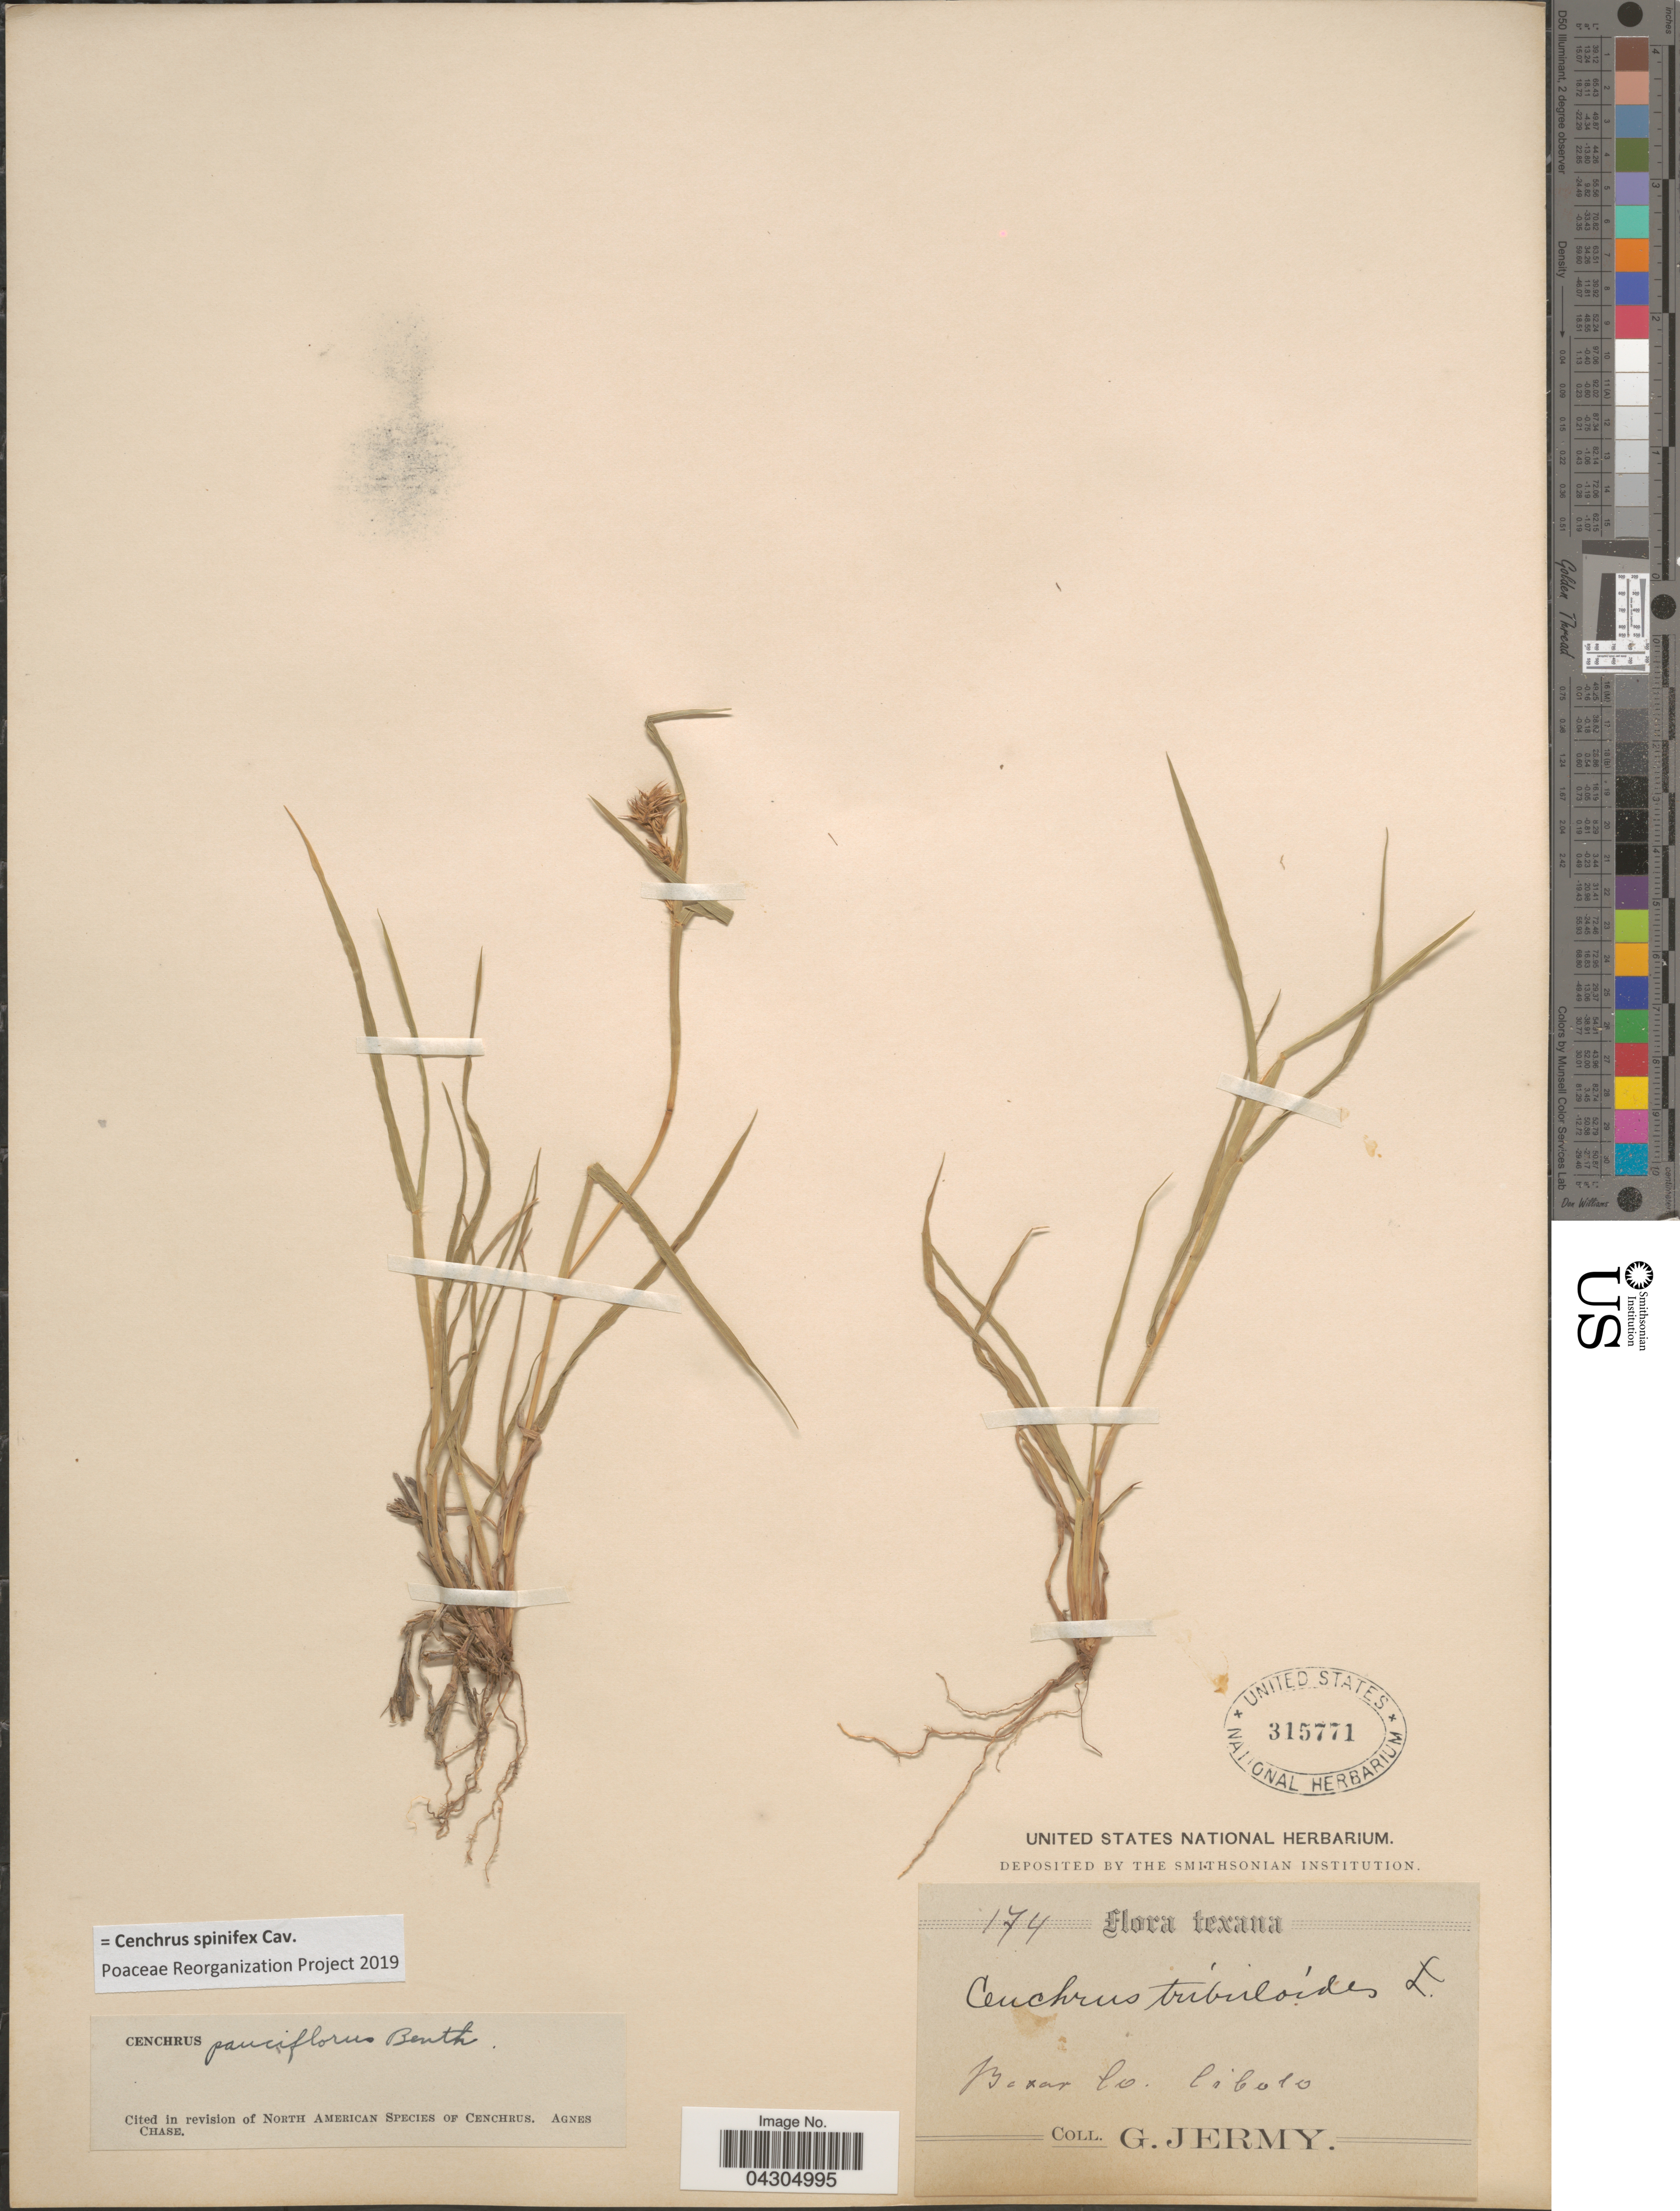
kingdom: Plantae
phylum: Tracheophyta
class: Liliopsida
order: Poales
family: Poaceae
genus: Cenchrus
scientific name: Cenchrus spinifex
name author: Cav.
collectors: G. Jermy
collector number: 174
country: United States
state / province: Texas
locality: Bexar Co. Cibolo.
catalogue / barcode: US 315771